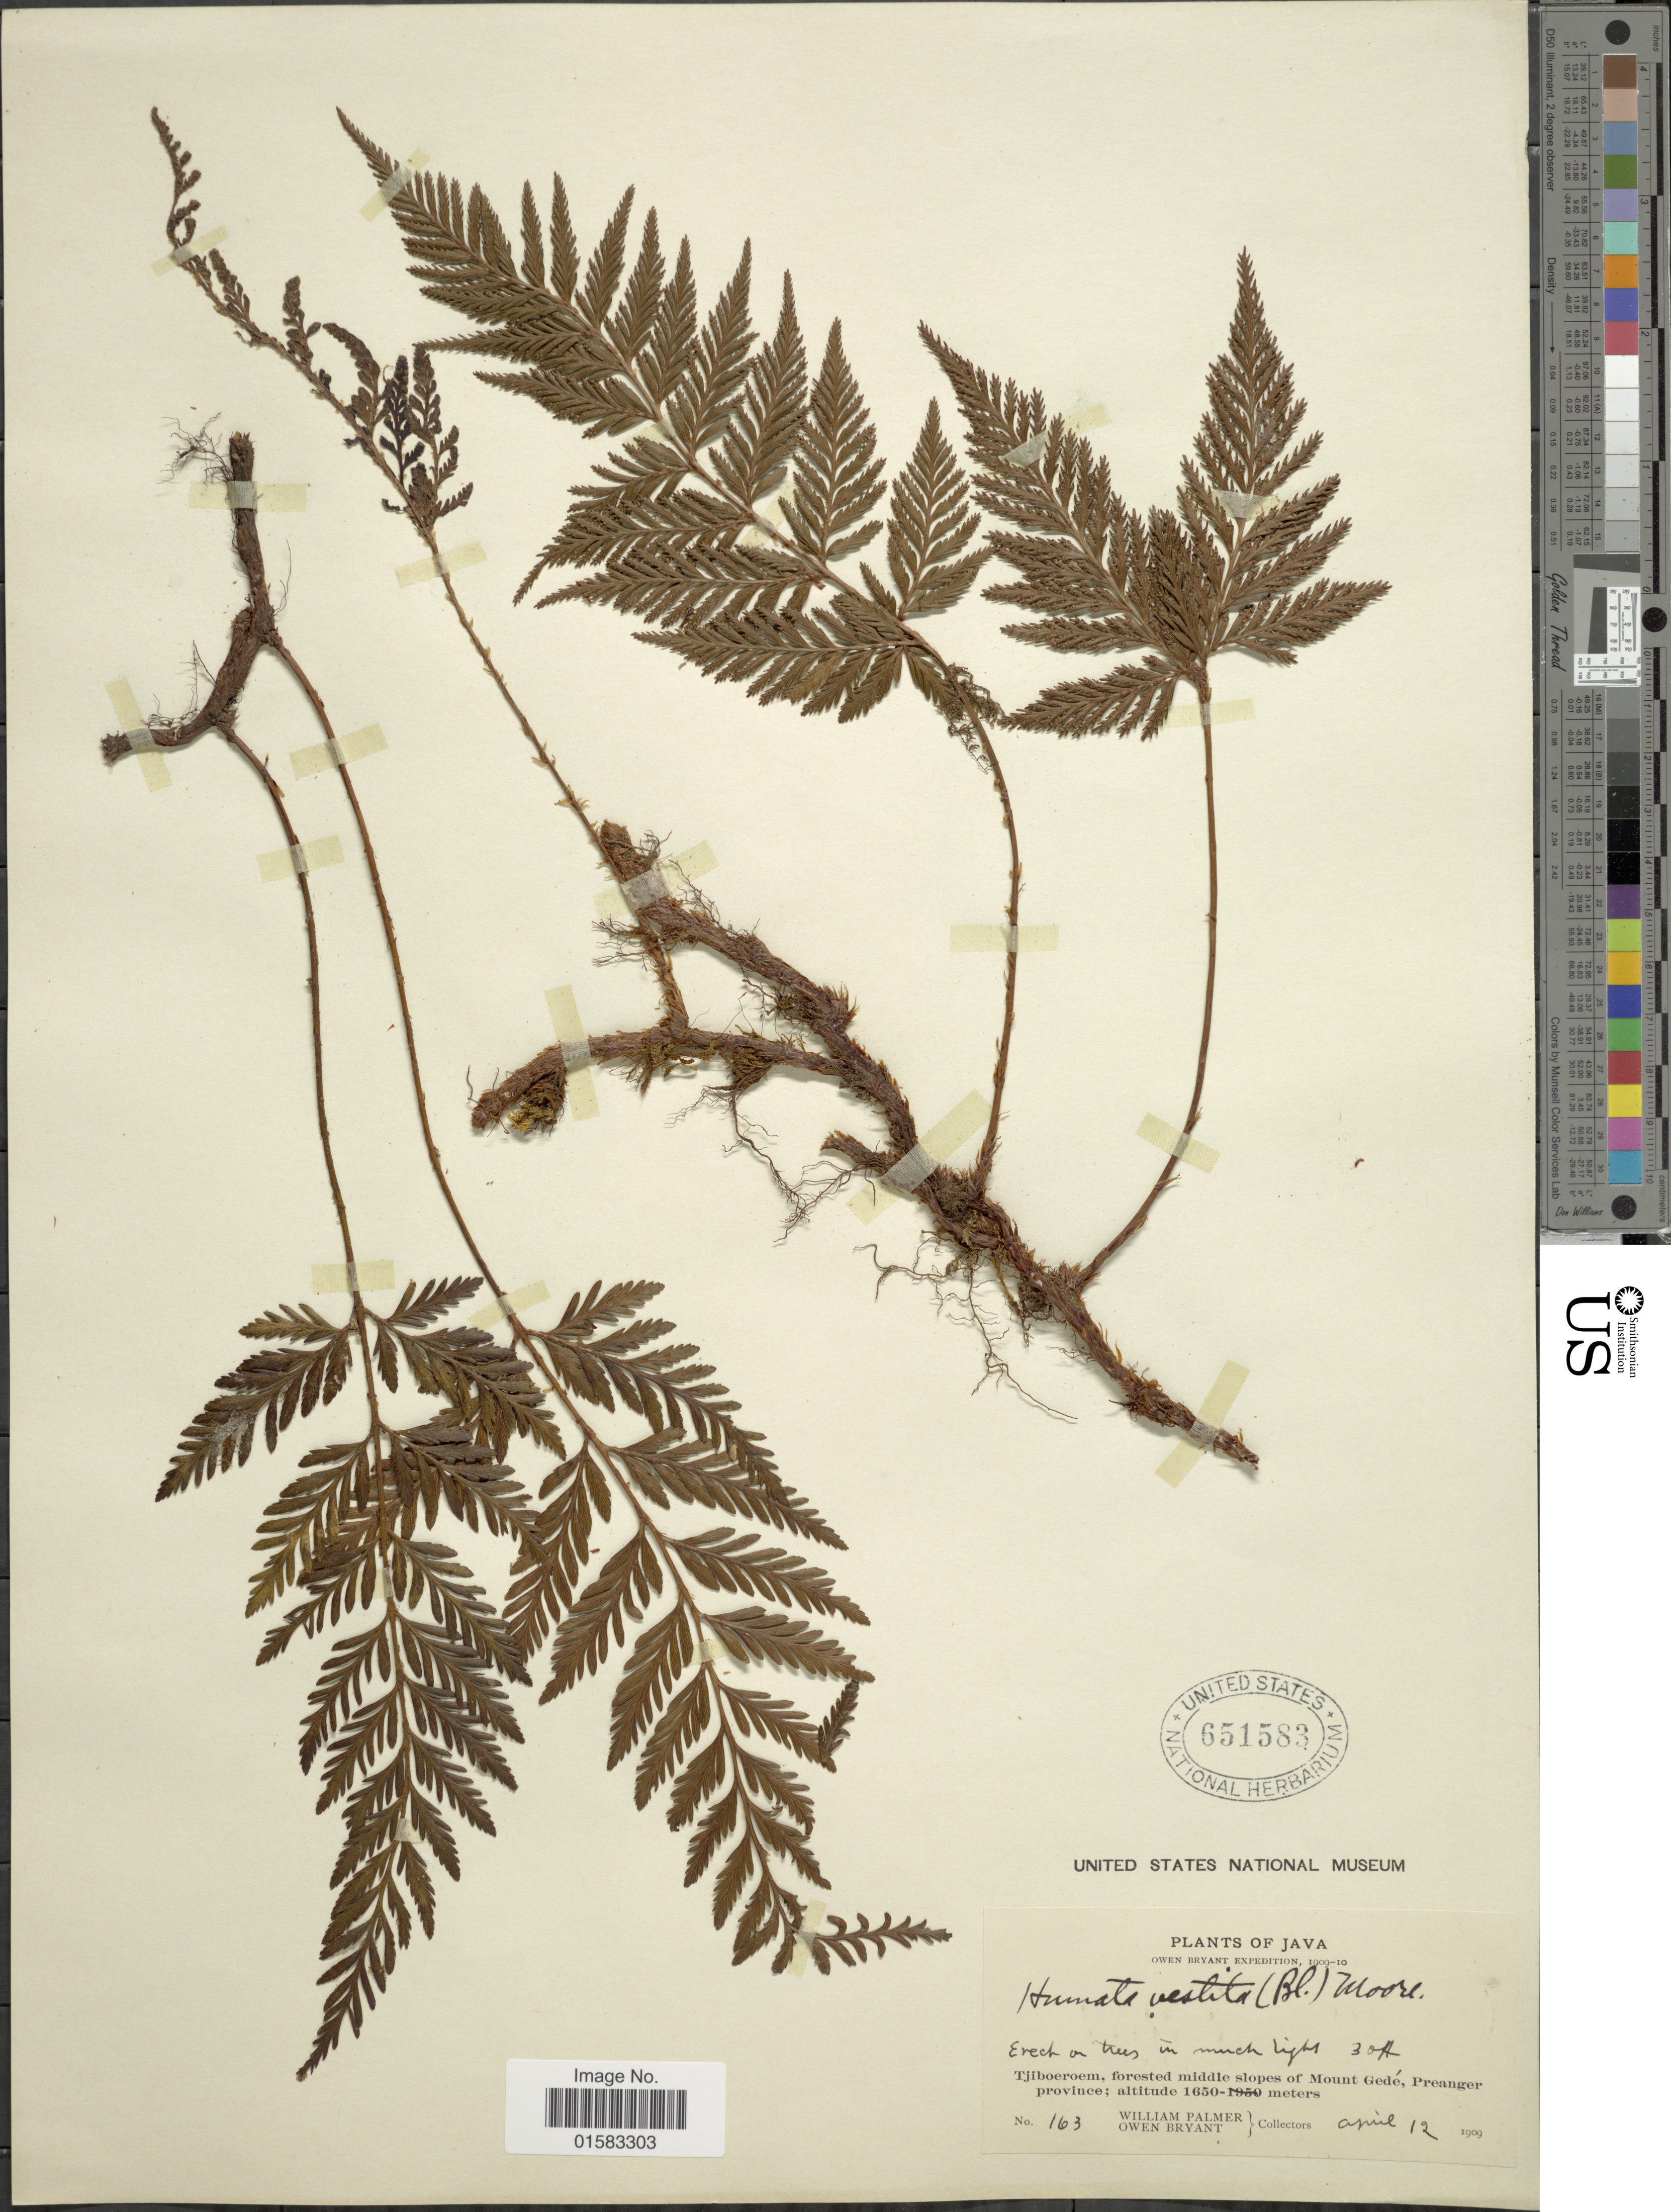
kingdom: Plantae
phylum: Tracheophyta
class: Polypodiopsida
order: Polypodiales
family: Davalliaceae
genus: Davallia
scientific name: Davallia repens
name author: (L. f.) Kuhn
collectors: W. Palmer & O. Bryant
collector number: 163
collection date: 1909-04-12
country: Indonesia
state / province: Java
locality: Tjiboeroem, forested middle slopes of Mount Gede, Prenanger province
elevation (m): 1650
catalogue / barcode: US 651583